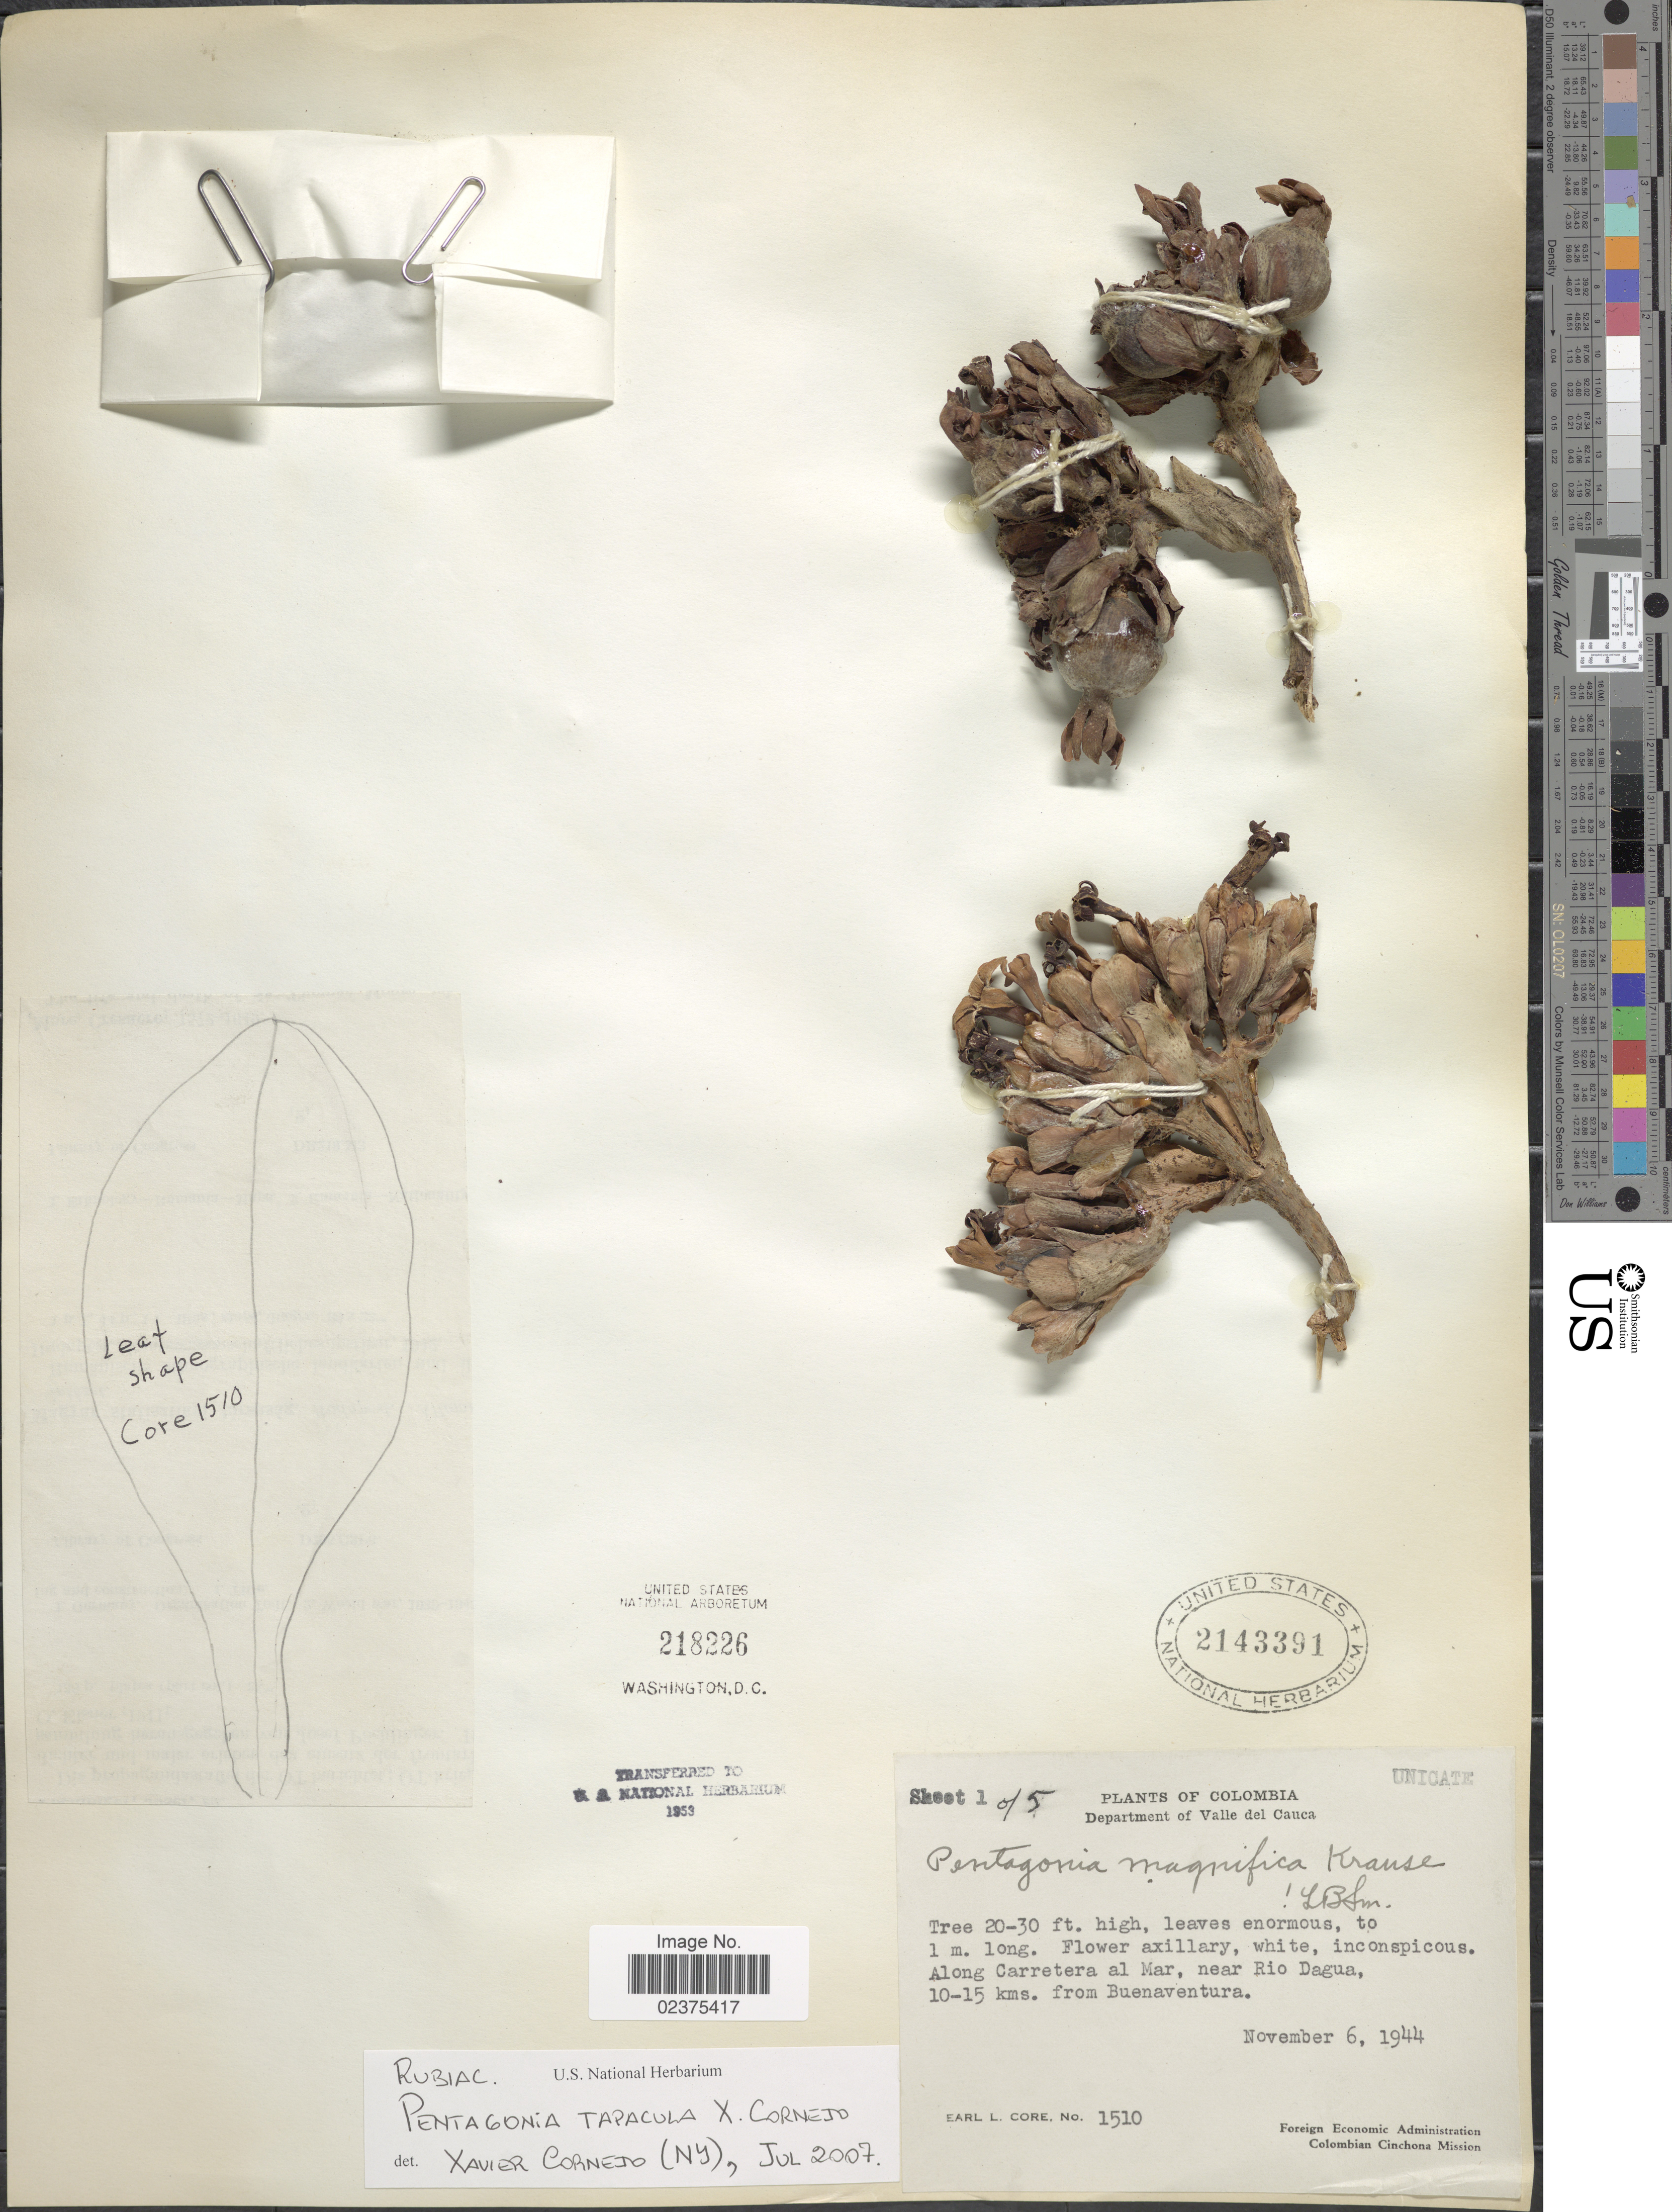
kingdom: Plantae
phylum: Tracheophyta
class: Magnoliopsida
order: Gentianales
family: Rubiaceae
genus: Pentagonia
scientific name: Pentagonia tapacula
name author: Cornejo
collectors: E. L. Core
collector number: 1510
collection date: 1944-11-06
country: Colombia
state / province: Valle del Cauca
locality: Department of Valle del Cauca, Along Carretera al Mar, near Rio Dagua, 10-15 kms. from Buenaventura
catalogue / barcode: US 2143391